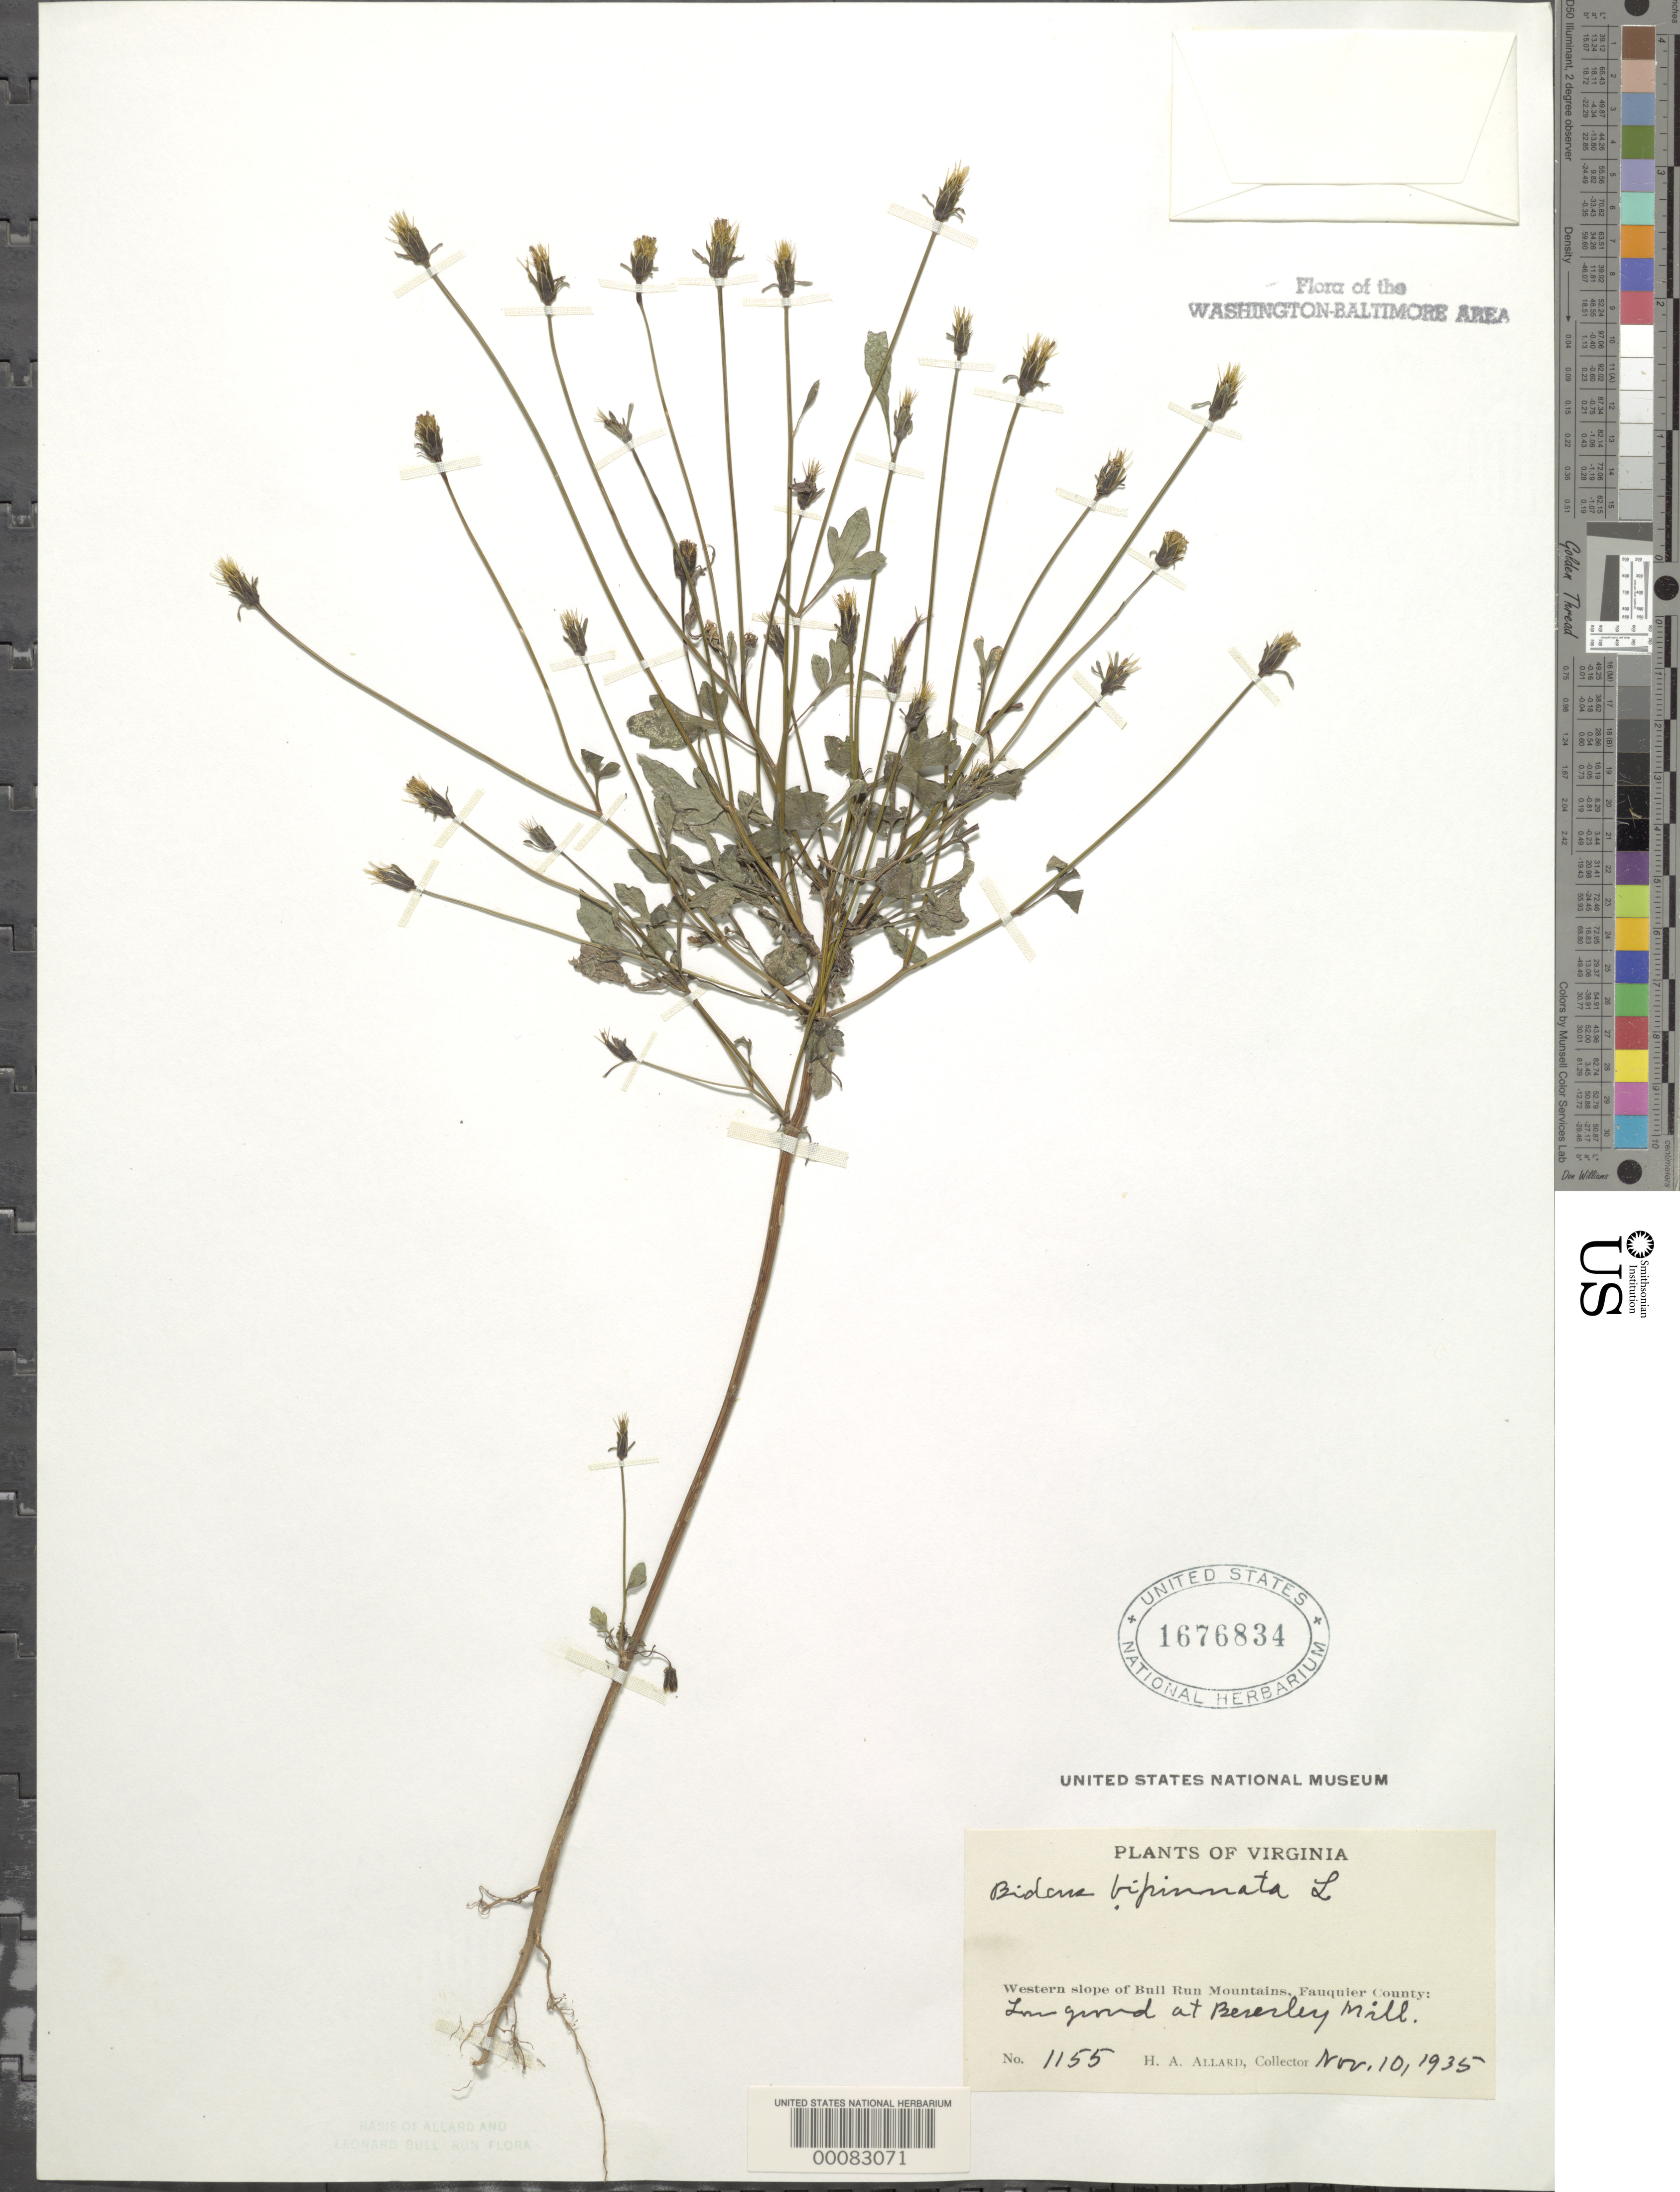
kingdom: Plantae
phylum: Tracheophyta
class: Magnoliopsida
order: Asterales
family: Asteraceae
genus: Bidens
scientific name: Bidens bipinnata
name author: L.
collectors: H. A. Allard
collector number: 1155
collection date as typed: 10 Nov 1935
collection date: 1935-11-10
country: United States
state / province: Virginia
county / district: Fauquier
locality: Beverley Mill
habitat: Low ground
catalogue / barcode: US 167834